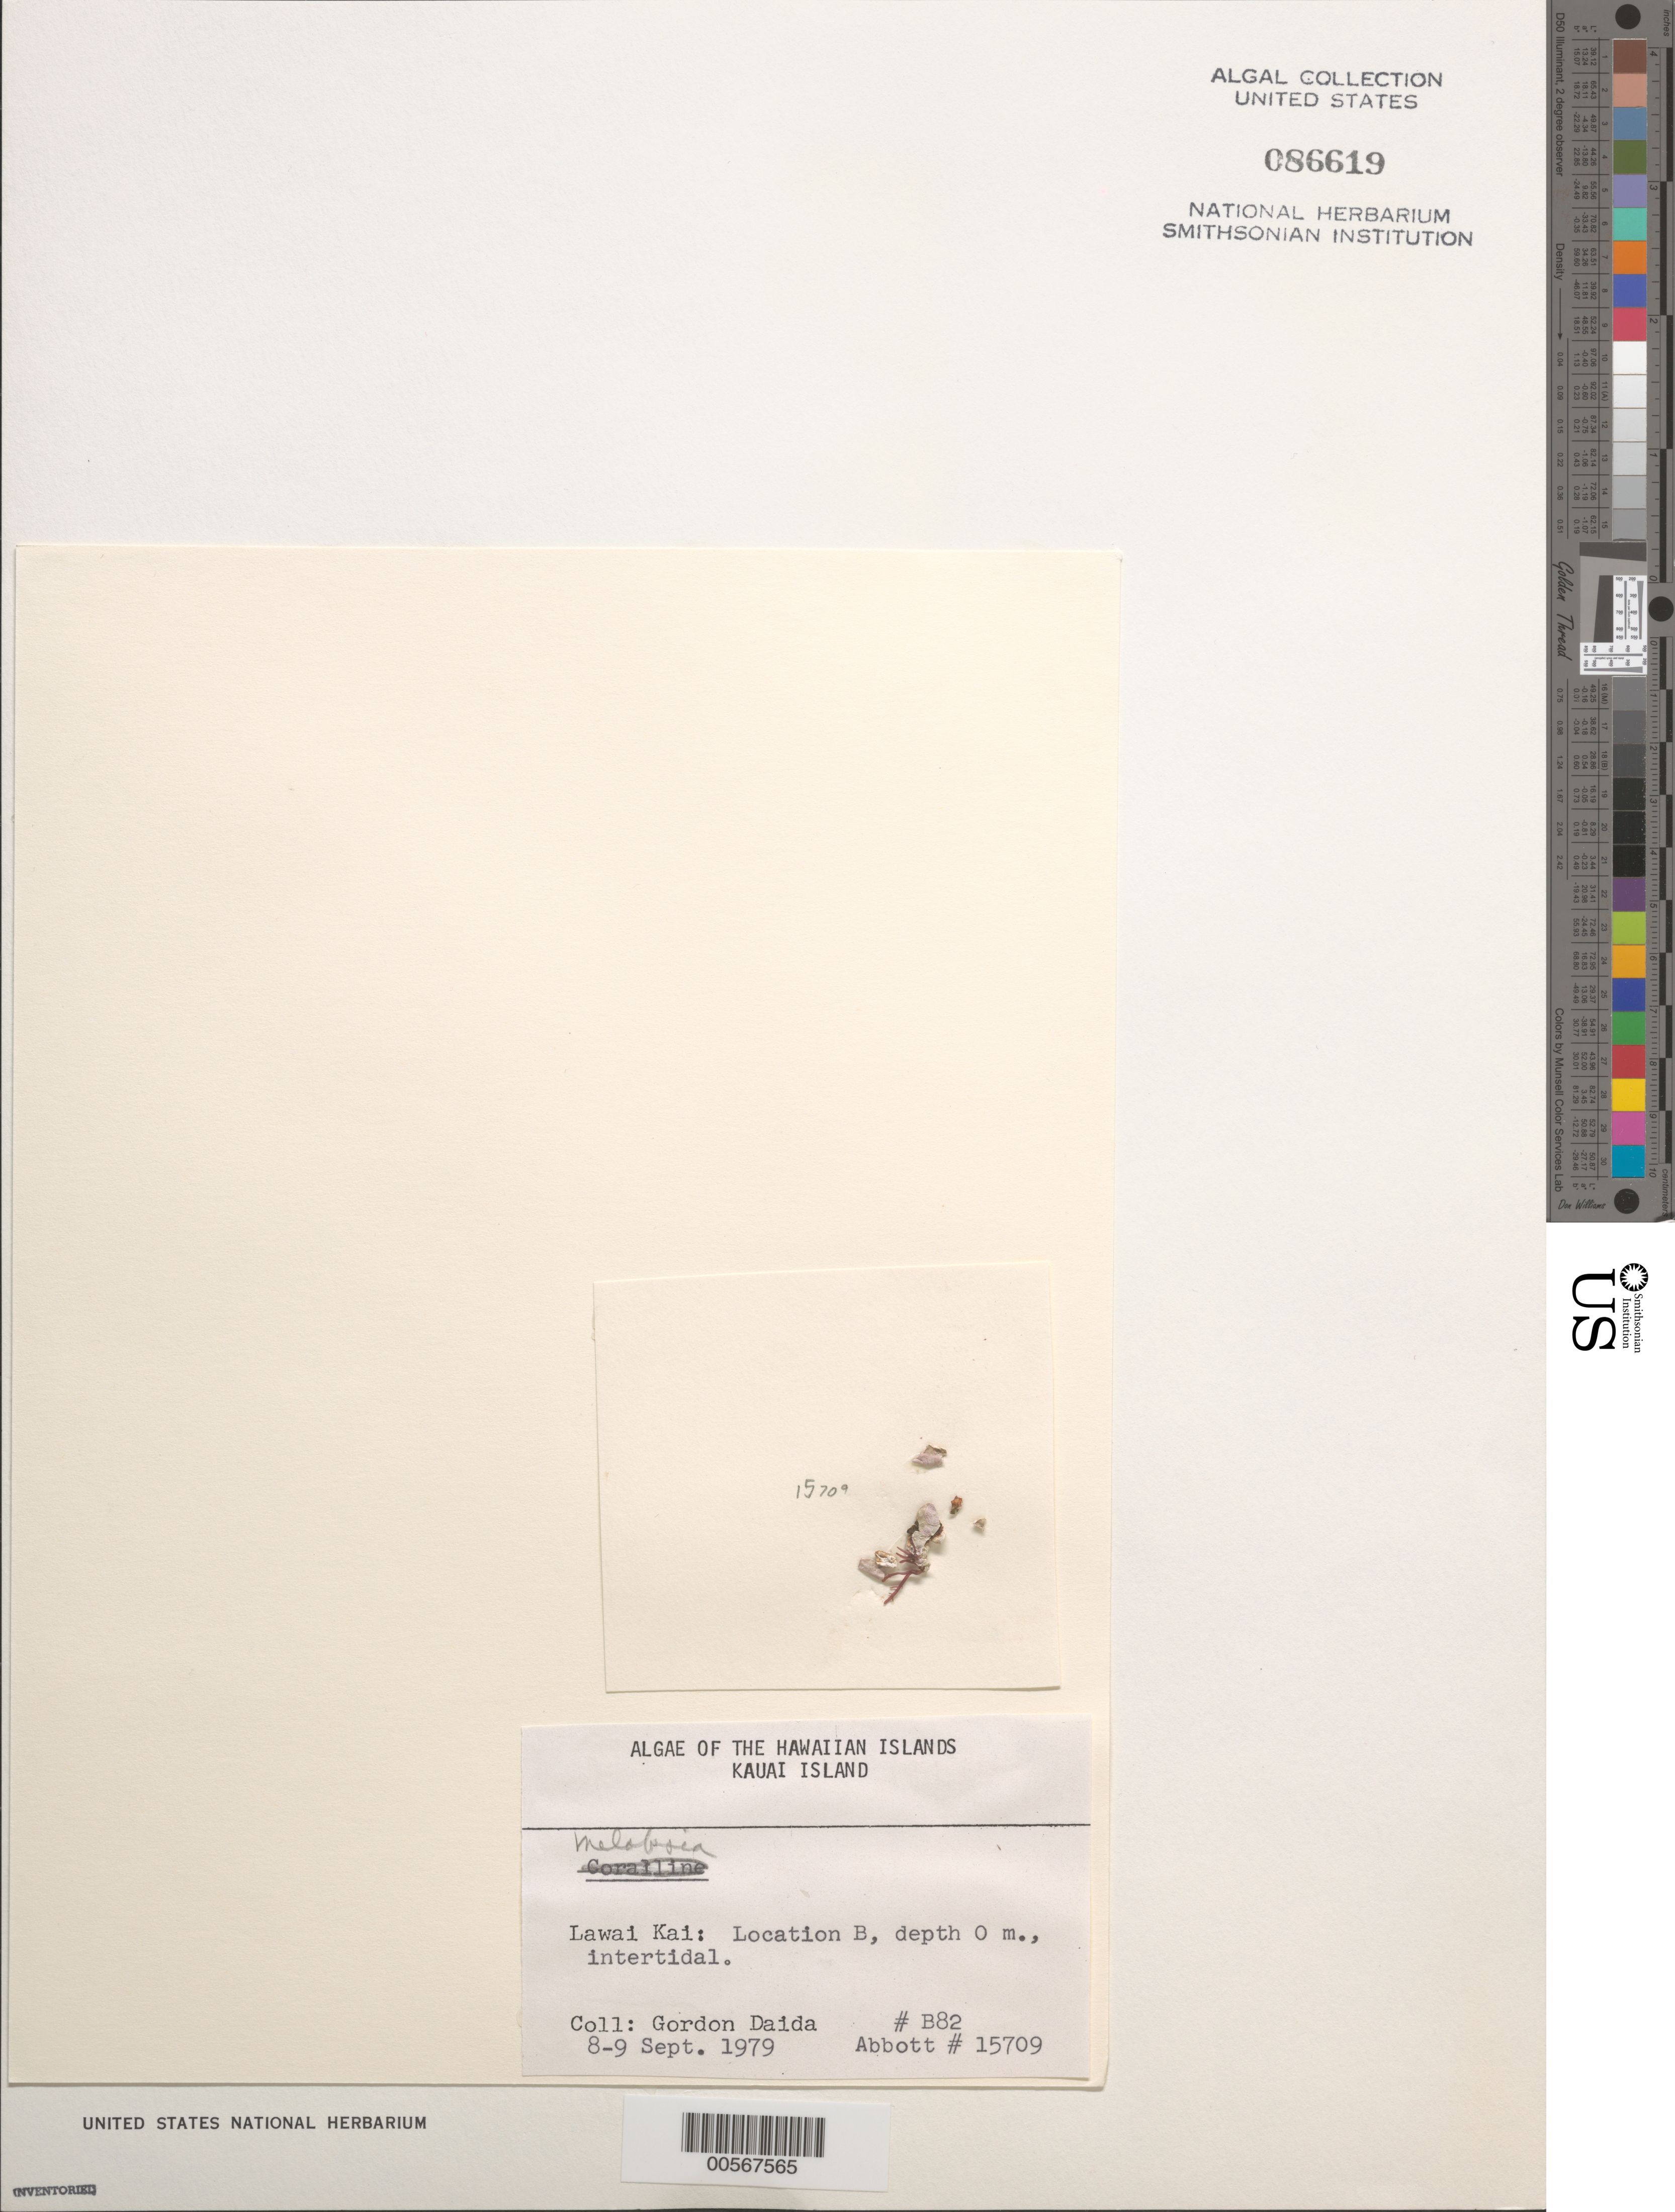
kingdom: Plantae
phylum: Rhodophyta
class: Florideophyceae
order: Corallinales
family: Hapalidiaceae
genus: Melobesia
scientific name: Melobesia sp.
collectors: G. Daida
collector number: B82 & IAA 15709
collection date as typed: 08 Sep 1979 to 09 Sep 1979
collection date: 1979-09-08/1979-09-09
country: United States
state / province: Hawaii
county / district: Kaui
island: Kaua'i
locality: Lawai Kai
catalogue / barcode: US 86619